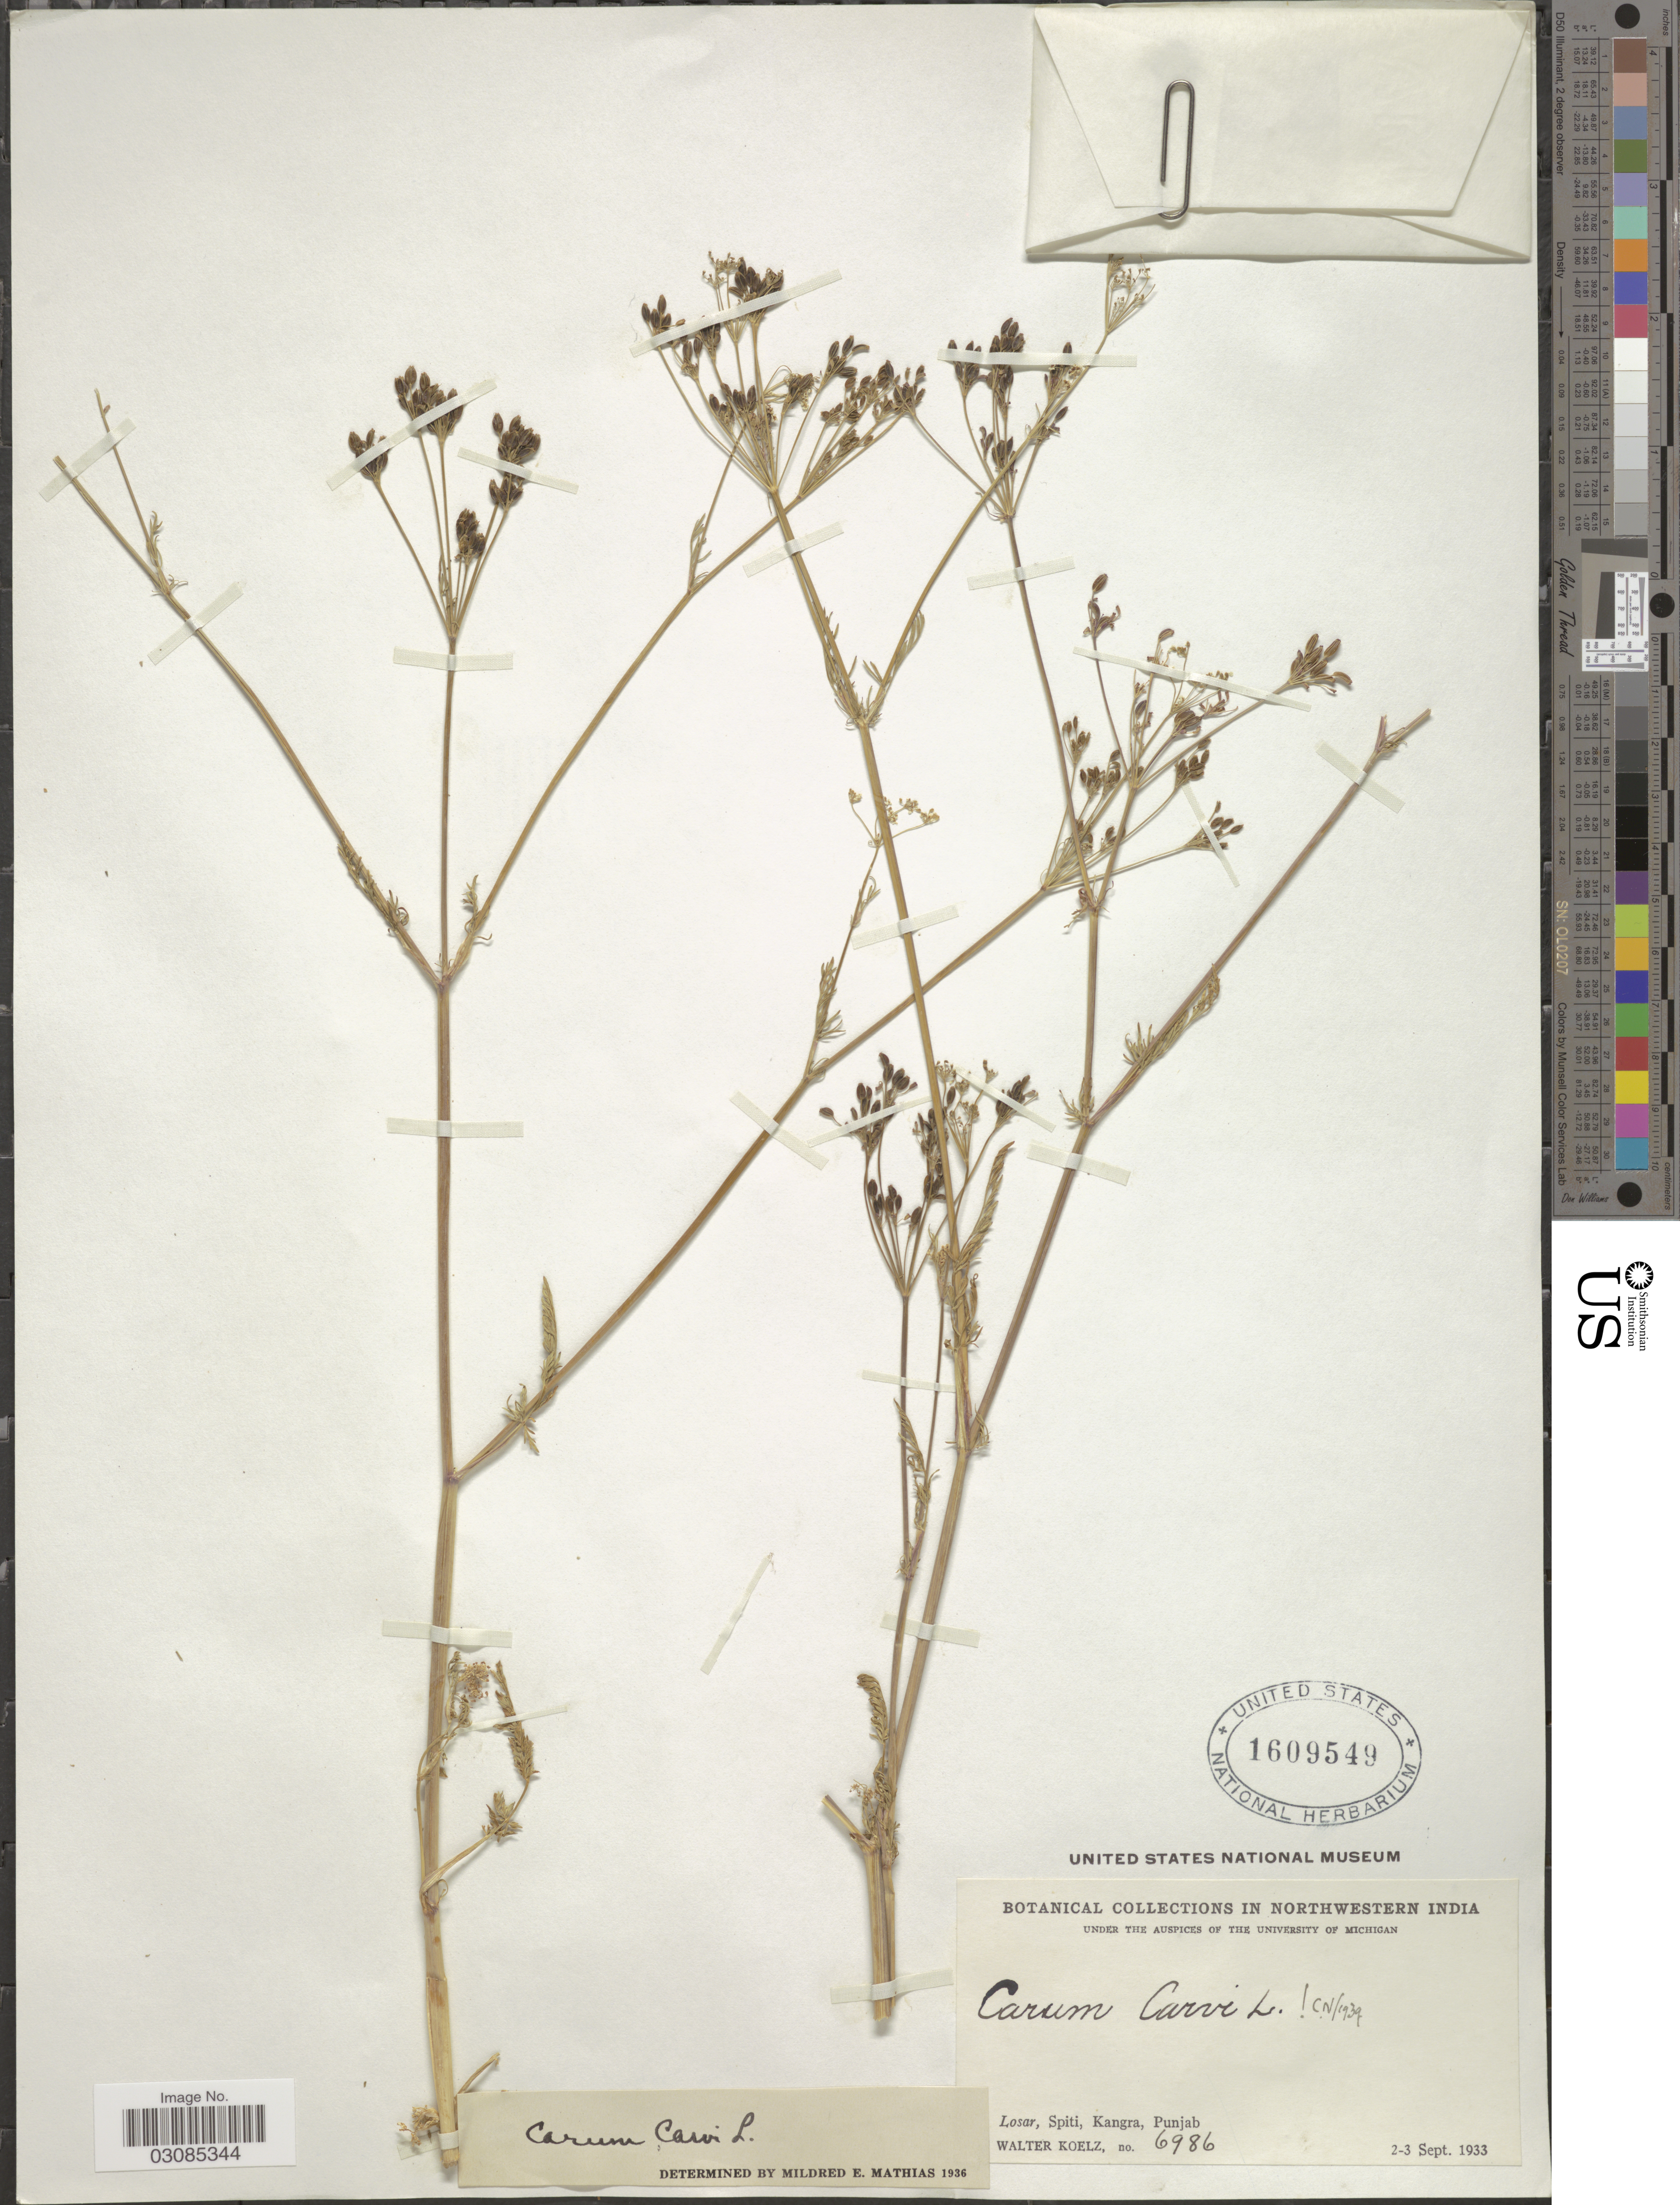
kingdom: Plantae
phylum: Tracheophyta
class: Magnoliopsida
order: Apiales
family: Apiaceae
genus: Carum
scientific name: Carum carvi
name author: L.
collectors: W. N. Koelz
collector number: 6986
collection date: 1933-09-02/1933-09-03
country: India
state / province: Punjab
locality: In Northwestern India. Losar, Spiti, Kangra.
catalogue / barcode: US 1609549